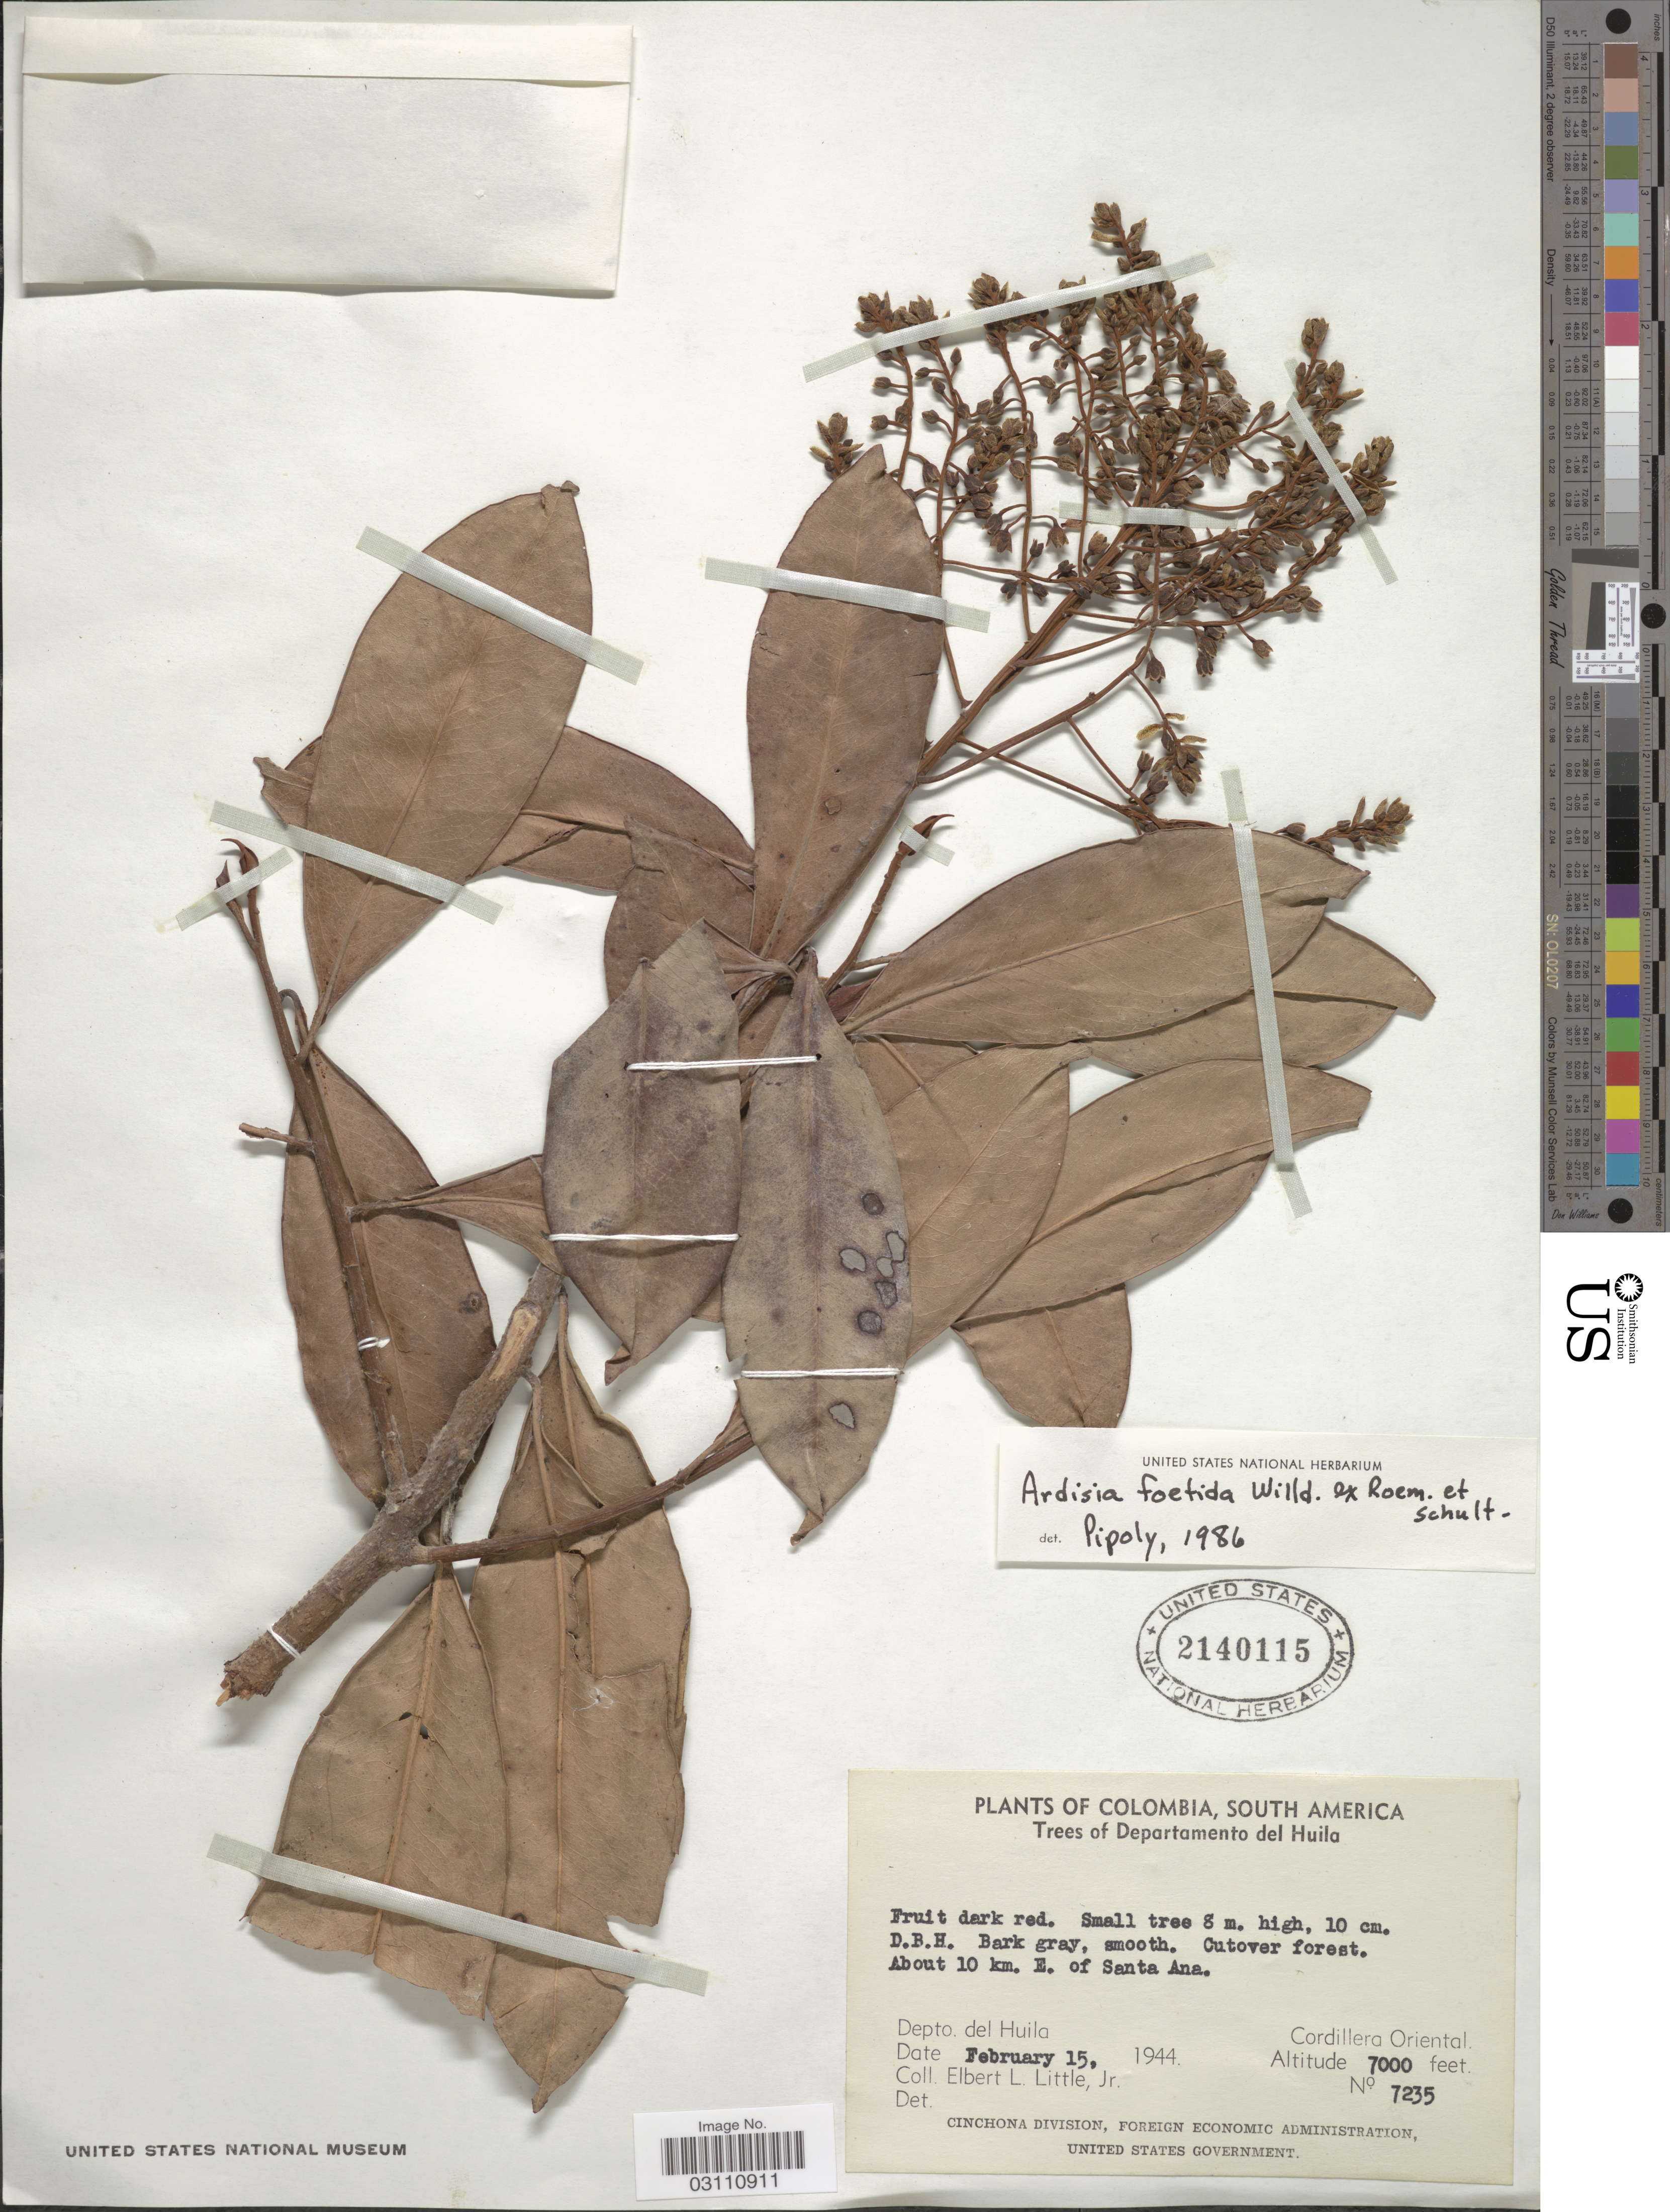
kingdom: Plantae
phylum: Tracheophyta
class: Magnoliopsida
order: Ericales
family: Primulaceae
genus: Ardisia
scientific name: Ardisia foetida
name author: Willd. ex Roem. & Schult.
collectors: E. L. Little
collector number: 7235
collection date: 1944-02-15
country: Colombia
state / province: Huila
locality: Departamento del Huila. About 10 km. E. of Santa Ana. Depto. del Huila. Cordillera Oriental.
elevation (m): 2134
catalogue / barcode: US 2140115